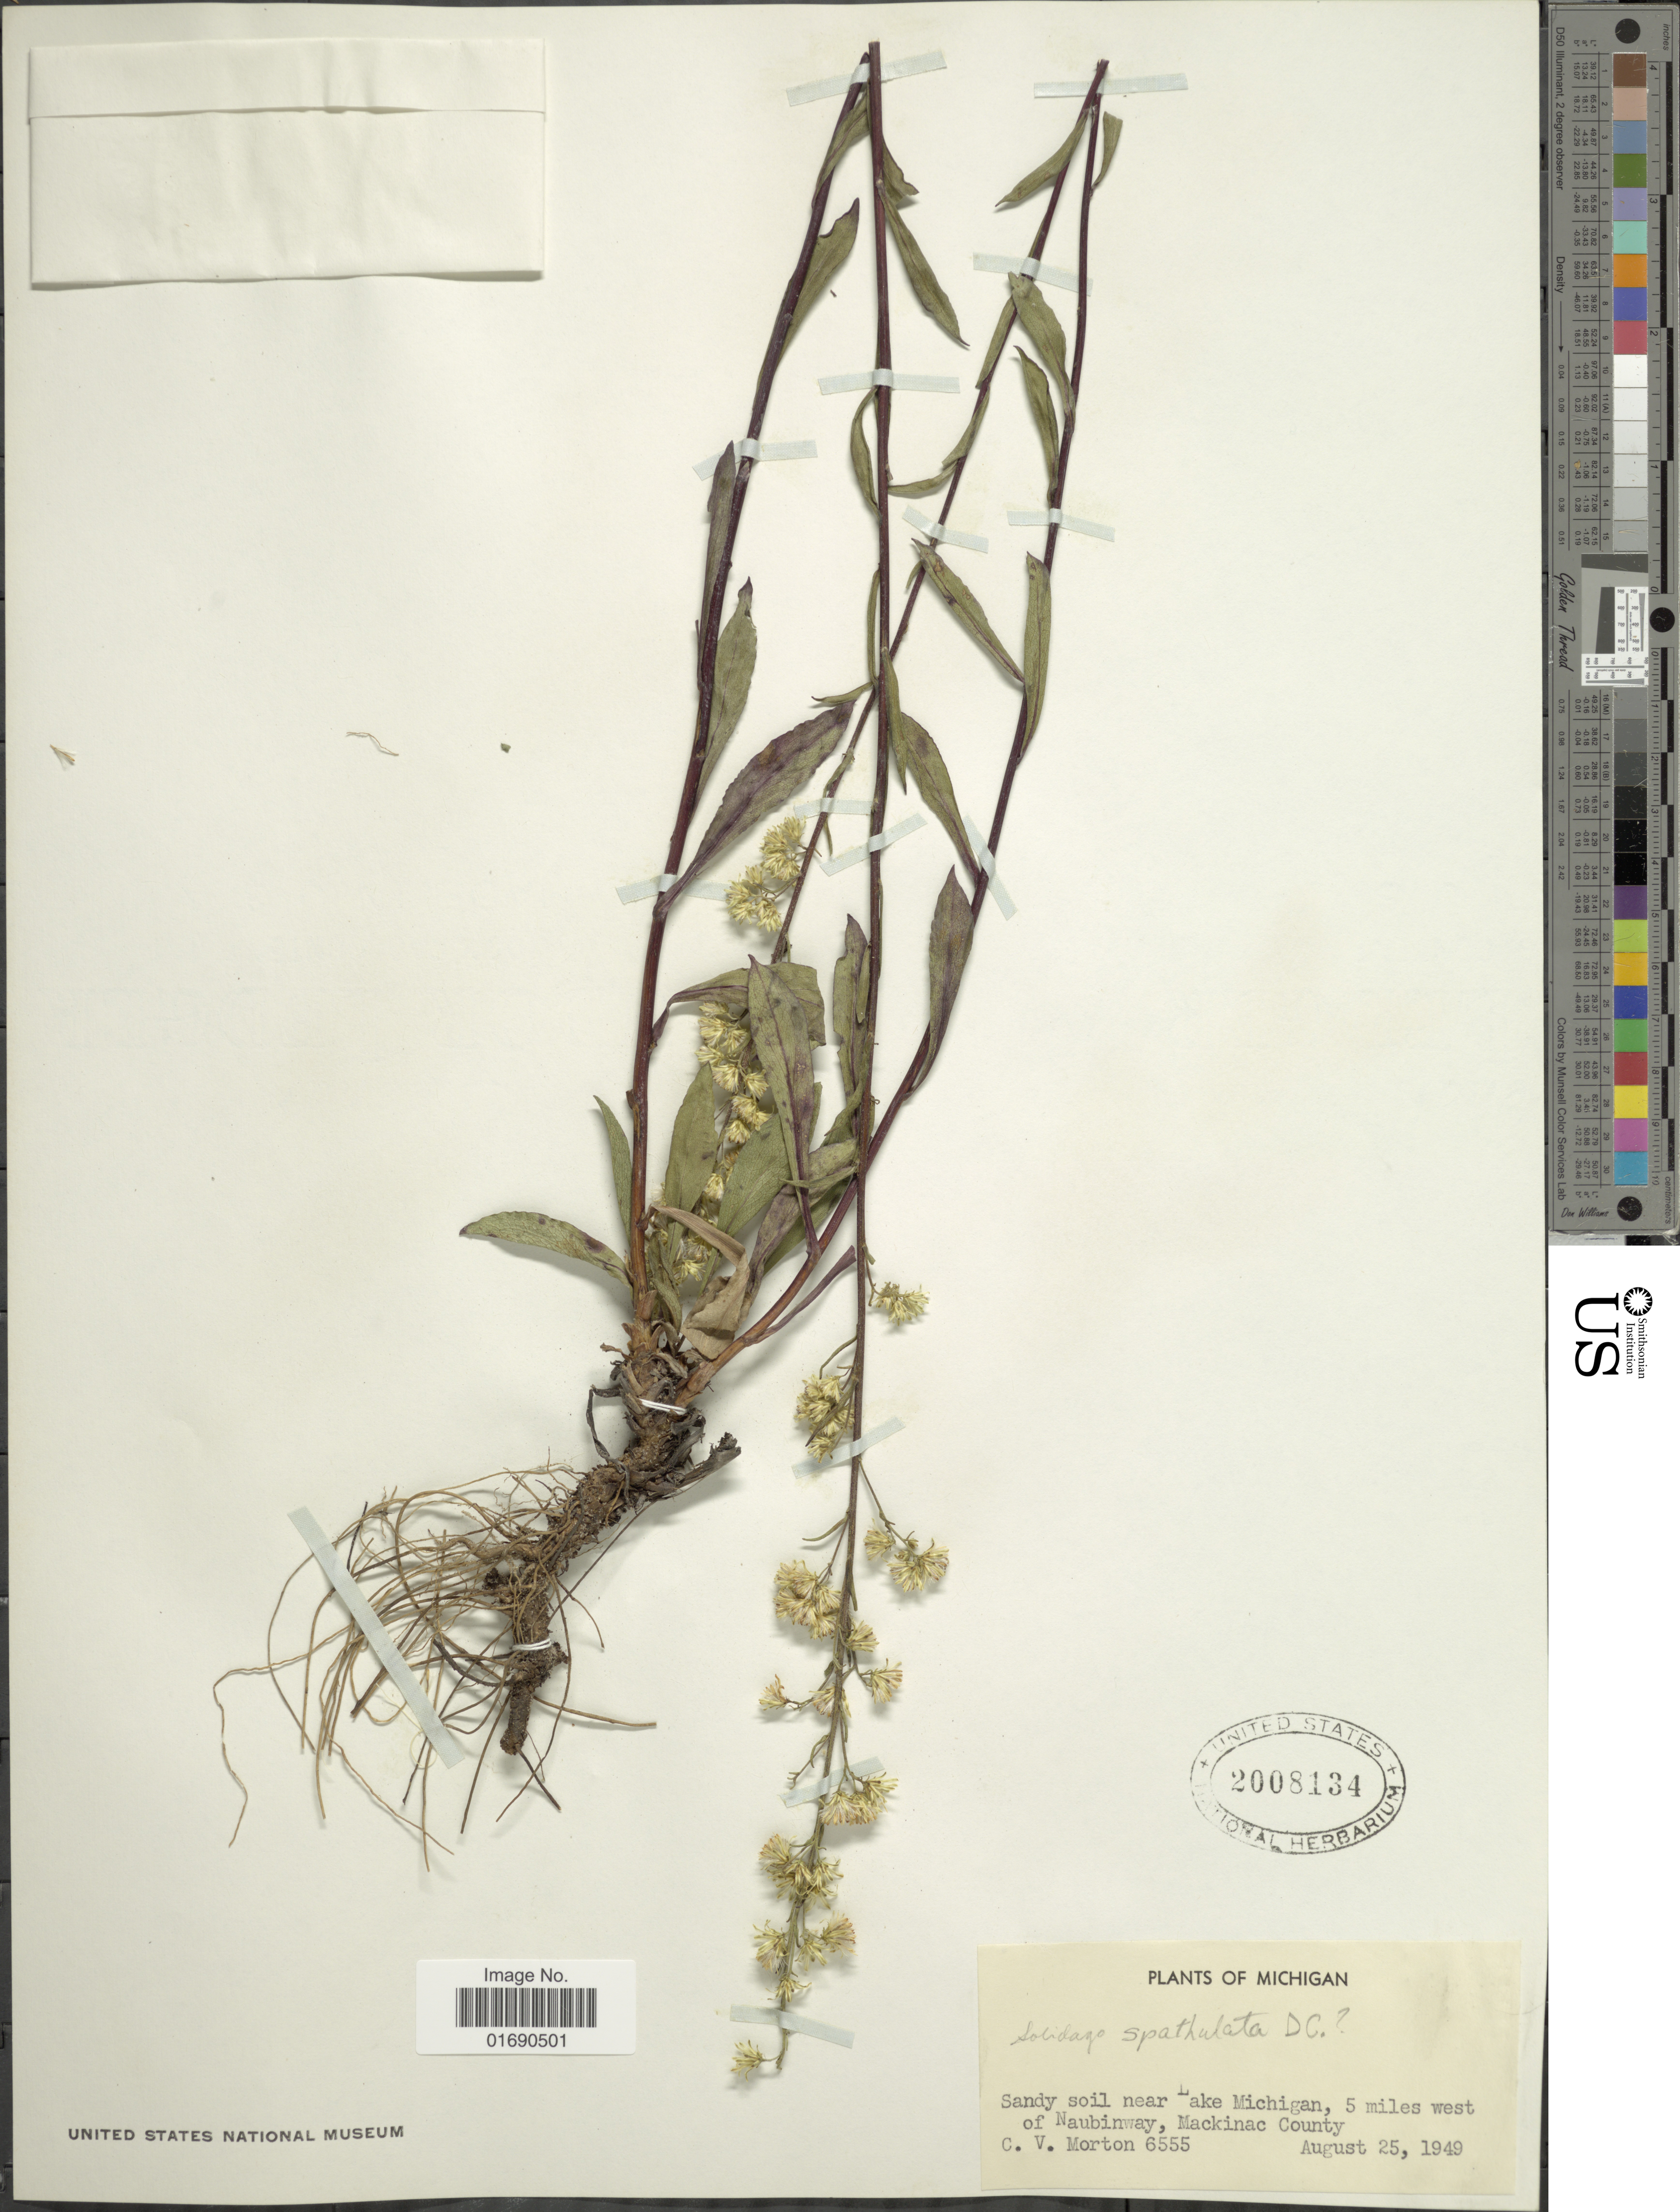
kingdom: Plantae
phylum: Tracheophyta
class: Magnoliopsida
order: Asterales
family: Asteraceae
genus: Solidago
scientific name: Solidago sp.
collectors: C. V. Morton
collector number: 6555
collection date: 1949-08-25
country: United States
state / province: Michigan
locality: Sandy soil near Lake Michigan, 5 miles west of Naubunway, Mackinac County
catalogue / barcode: US 2008134